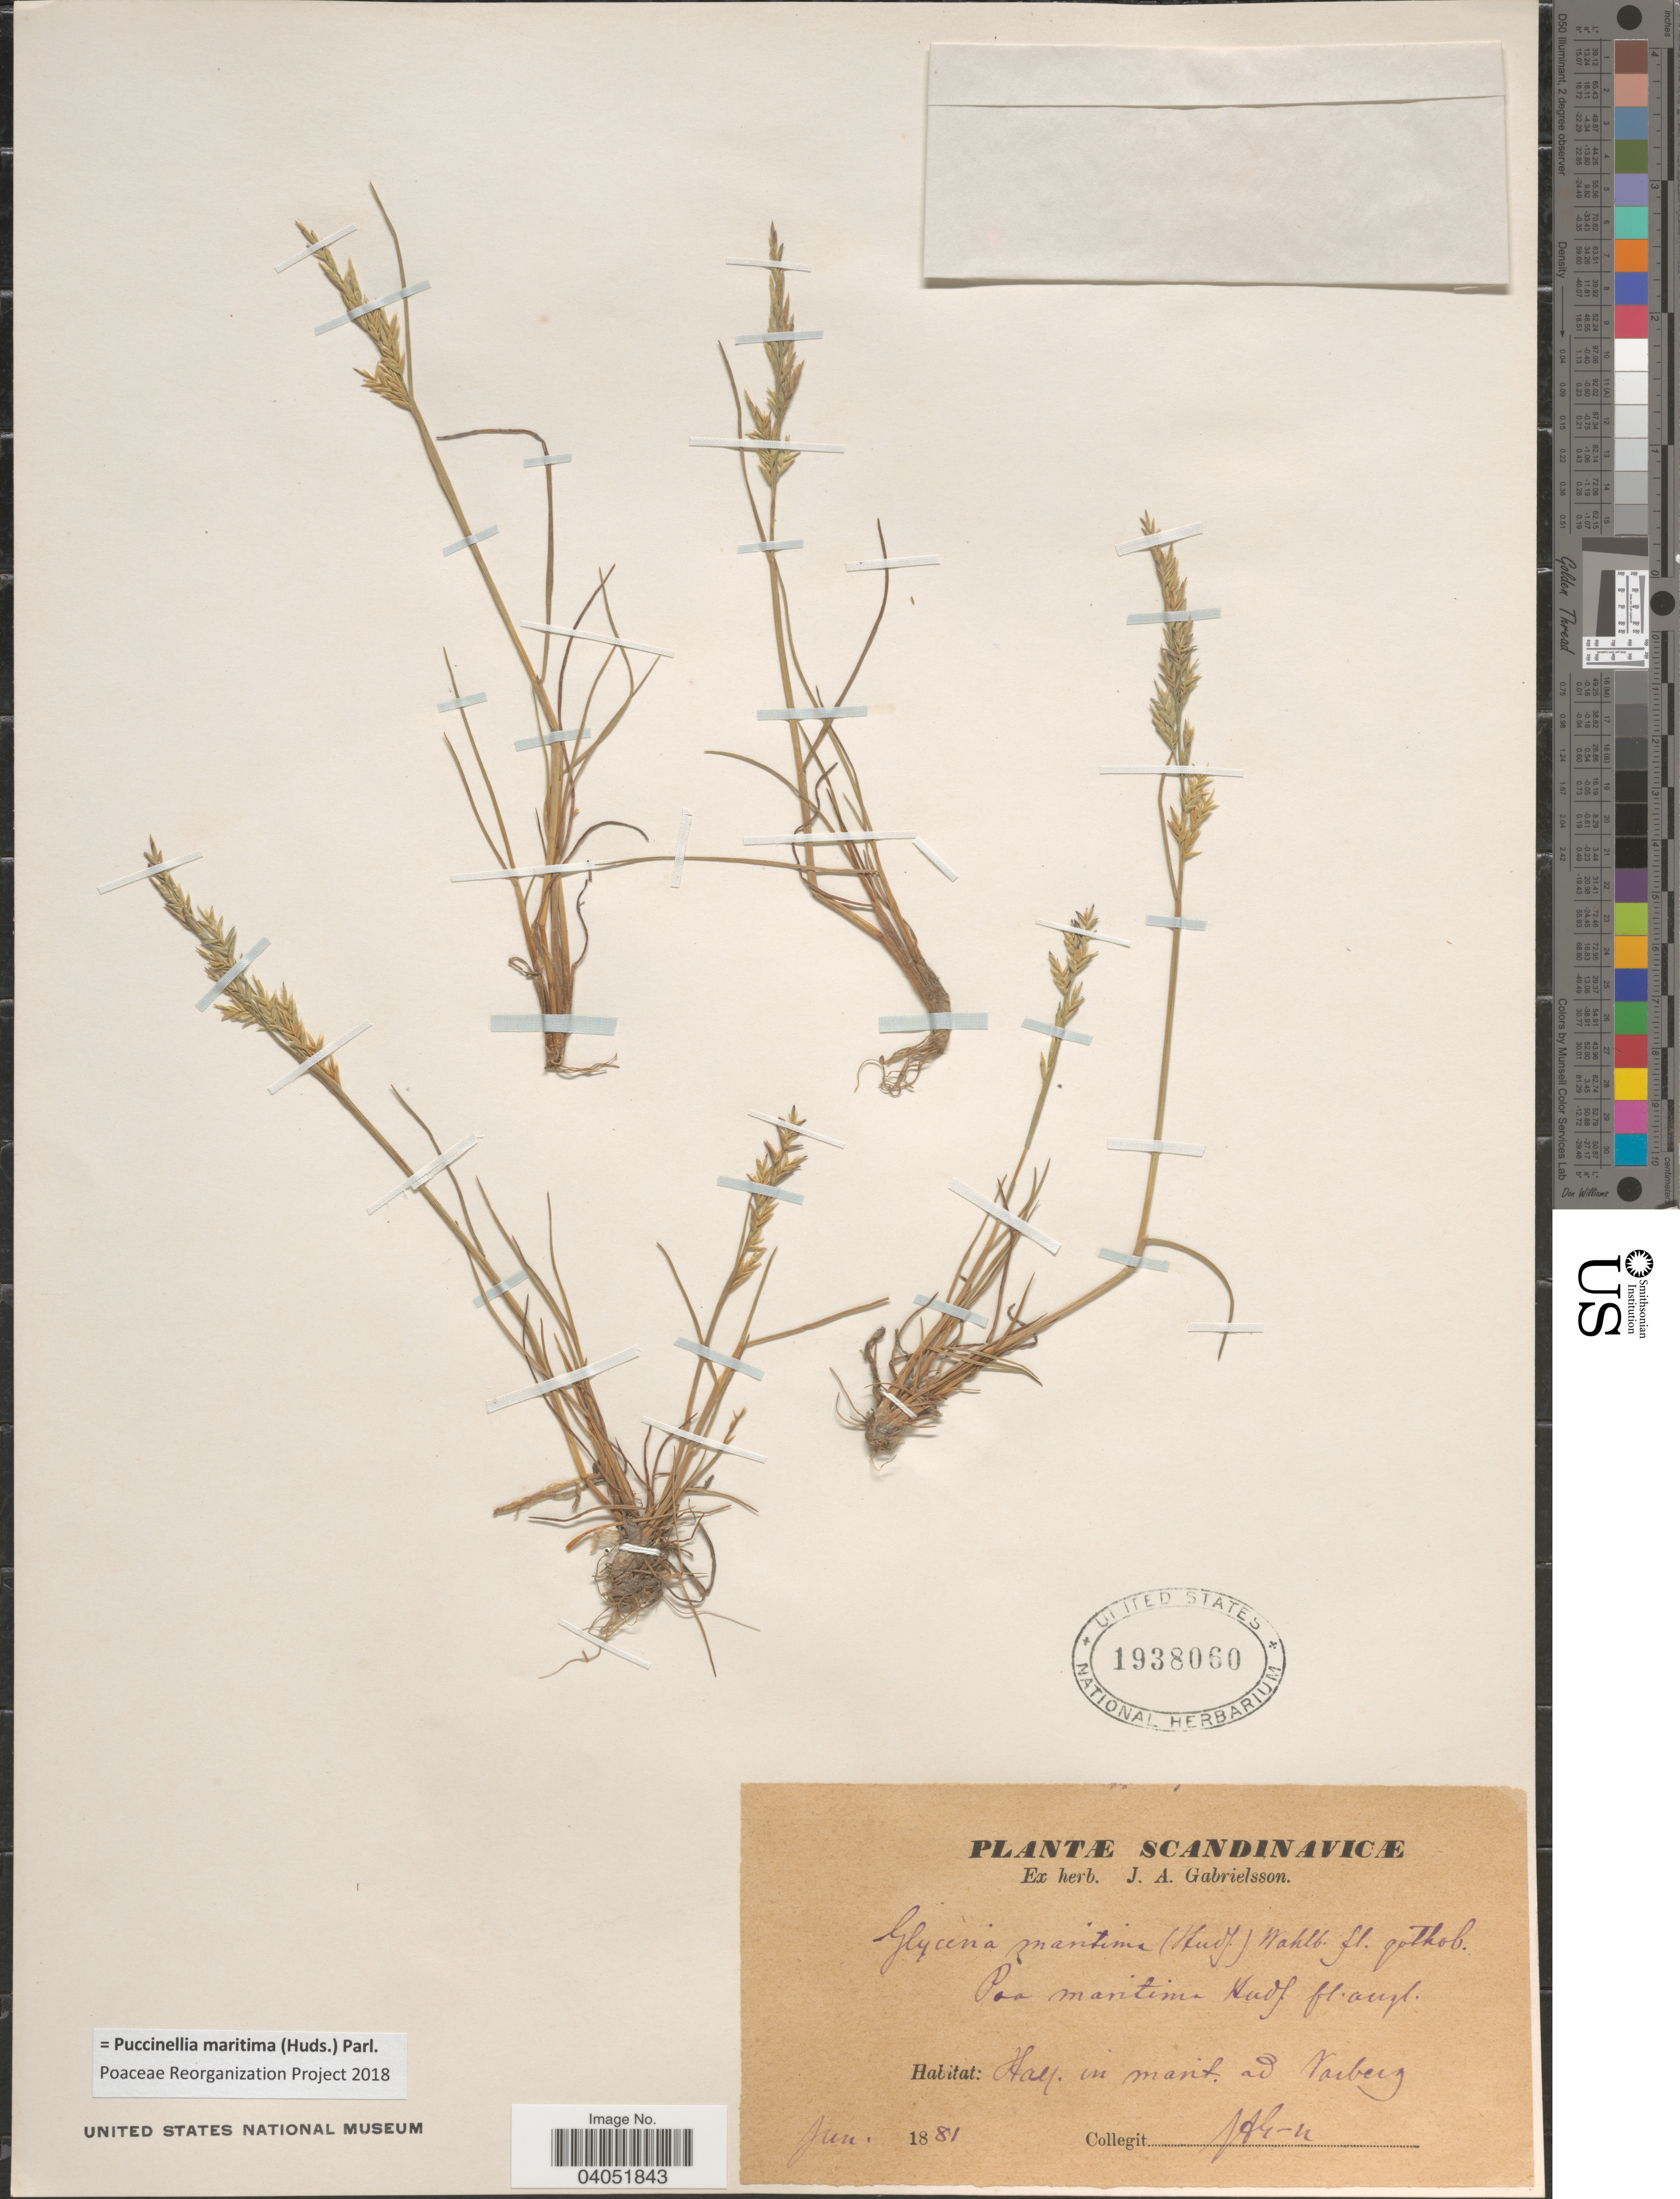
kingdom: Plantae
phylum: Tracheophyta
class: Liliopsida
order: Poales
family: Poaceae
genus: Puccinellia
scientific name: Puccinellia maritima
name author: (Huds.) Parl.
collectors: J. Grabielsson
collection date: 1881-06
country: Sweden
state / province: Halland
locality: Scandinavicæ. Hall. in mont. ad Varberg.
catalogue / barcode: US 1938060